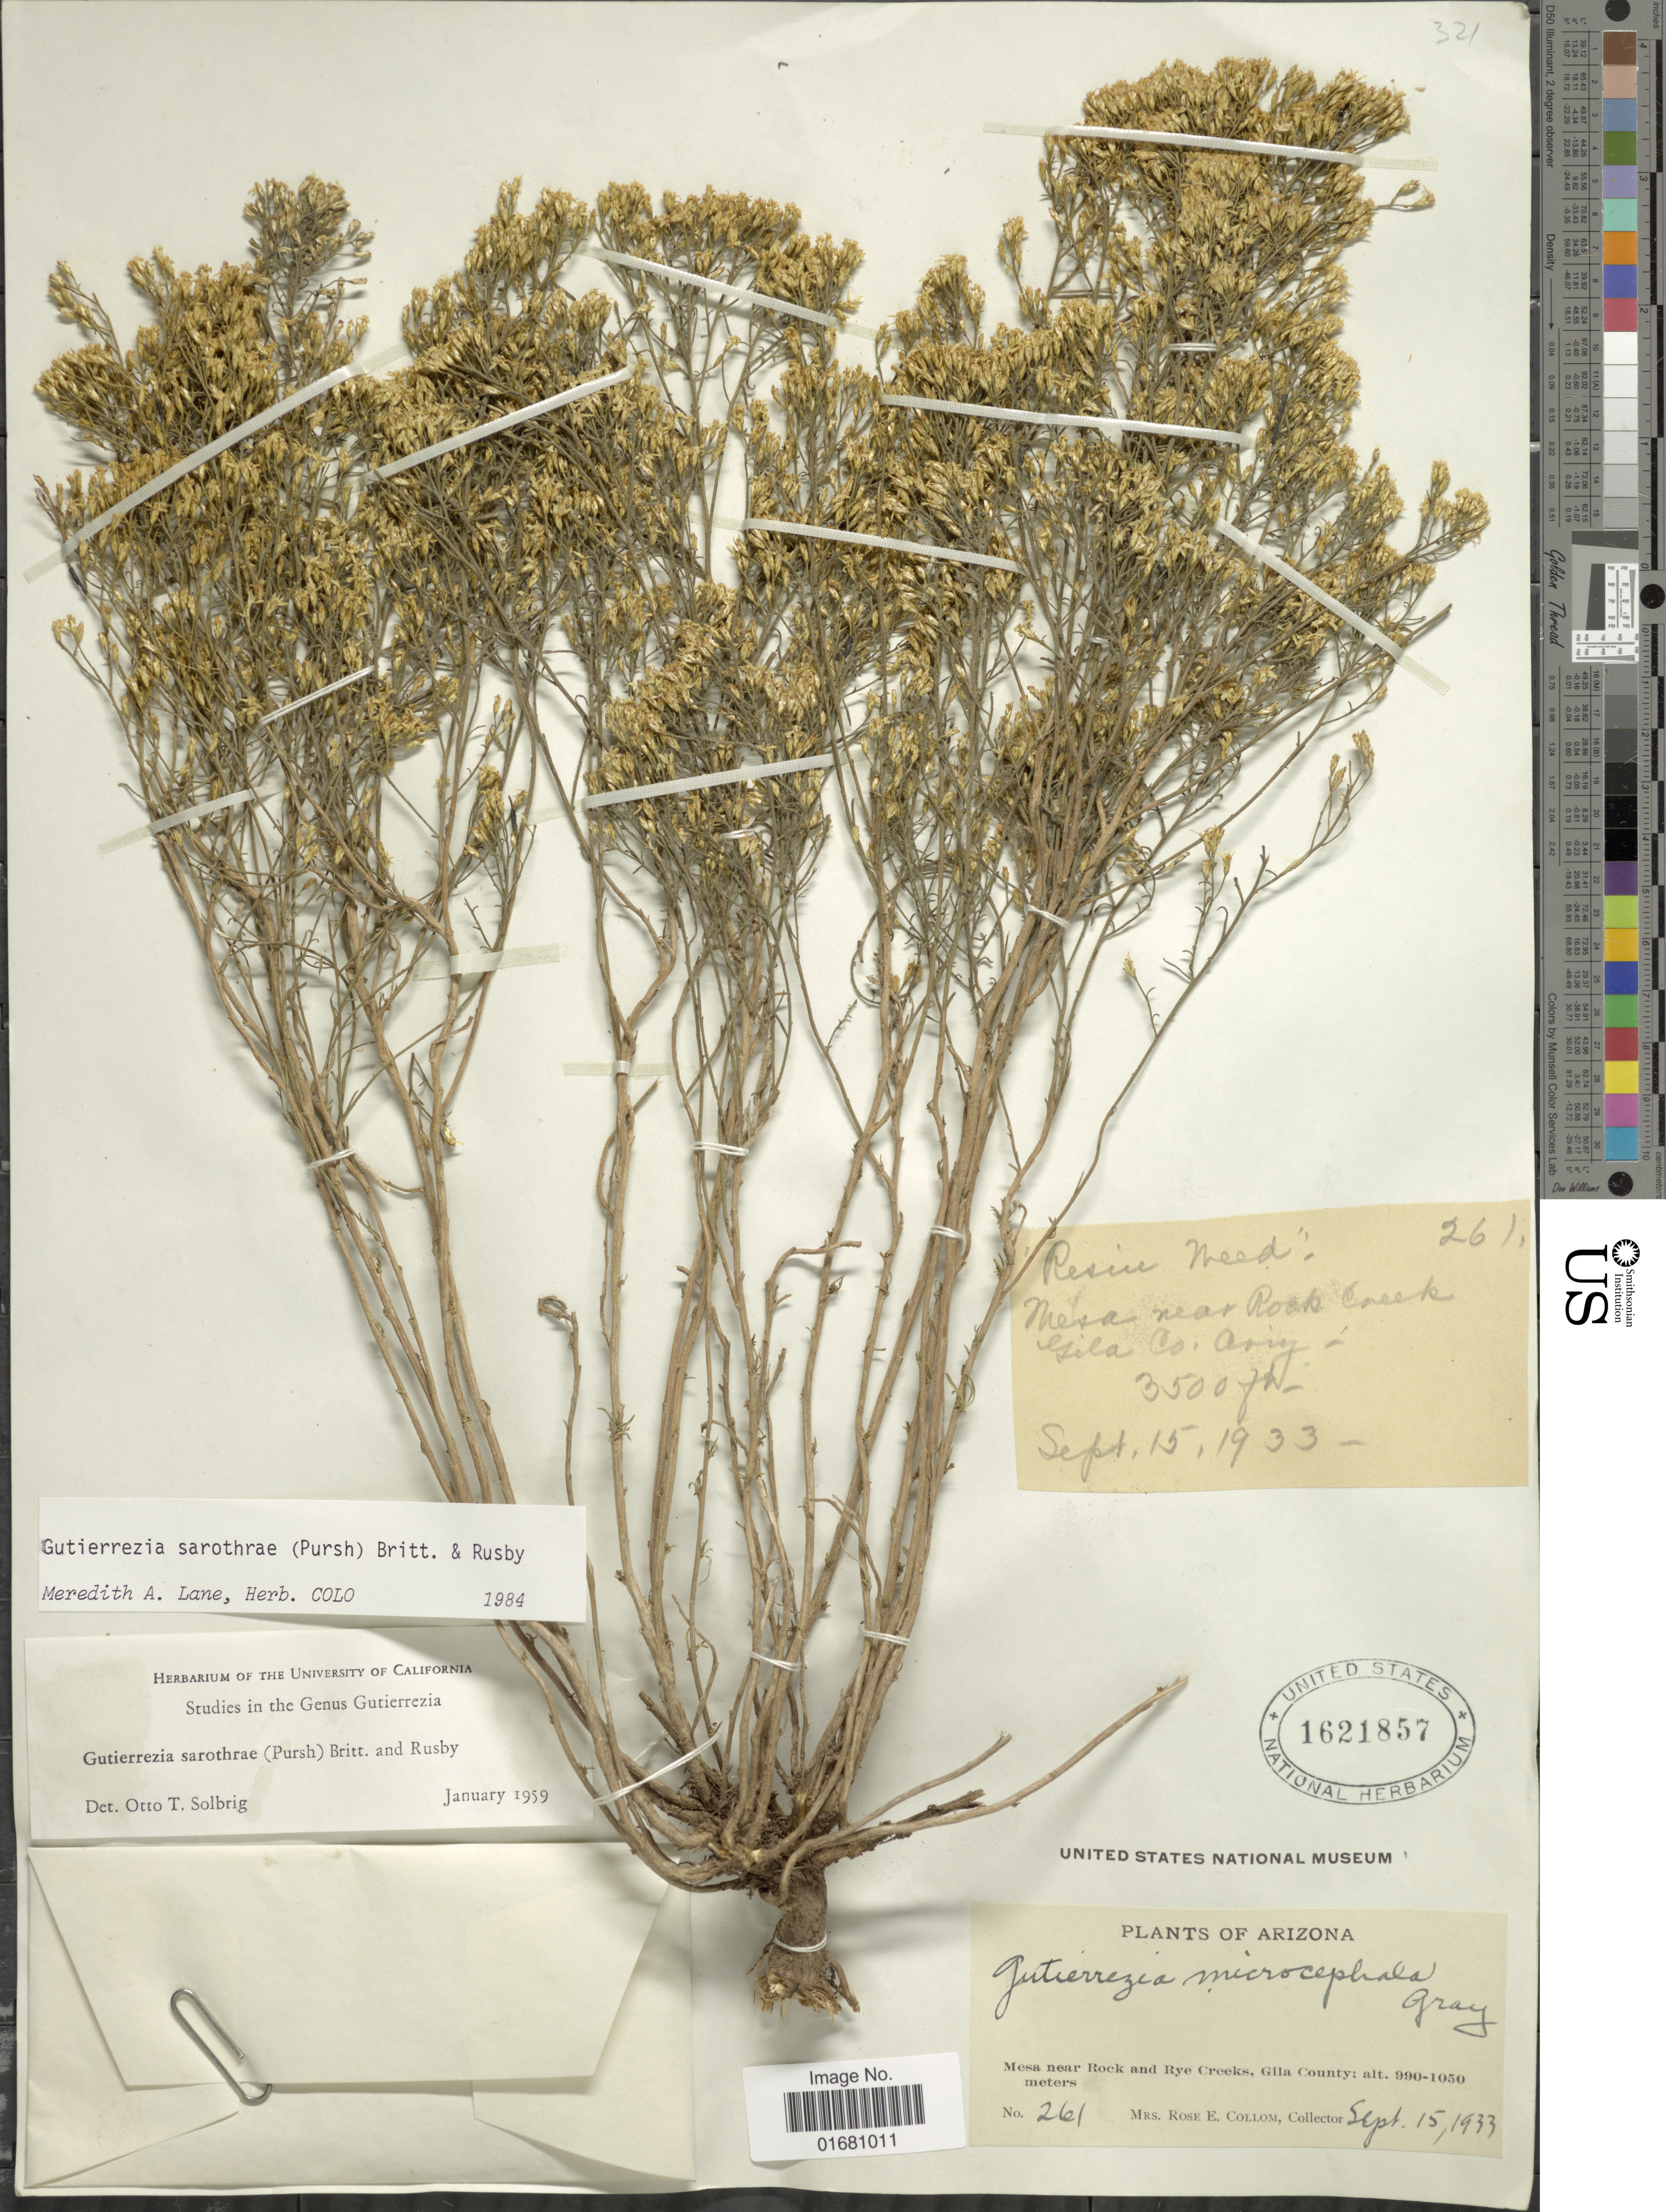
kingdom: Plantae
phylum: Tracheophyta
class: Magnoliopsida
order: Asterales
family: Asteraceae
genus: Gutierrezia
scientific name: Gutierrezia sarothrae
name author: (Pursh) Britton & Rusby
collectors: R. E. Collom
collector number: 261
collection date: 1933-09-15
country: United States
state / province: Arizona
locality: Mesa near Rock and Rye Creek, Gila County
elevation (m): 990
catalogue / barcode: US 1621857